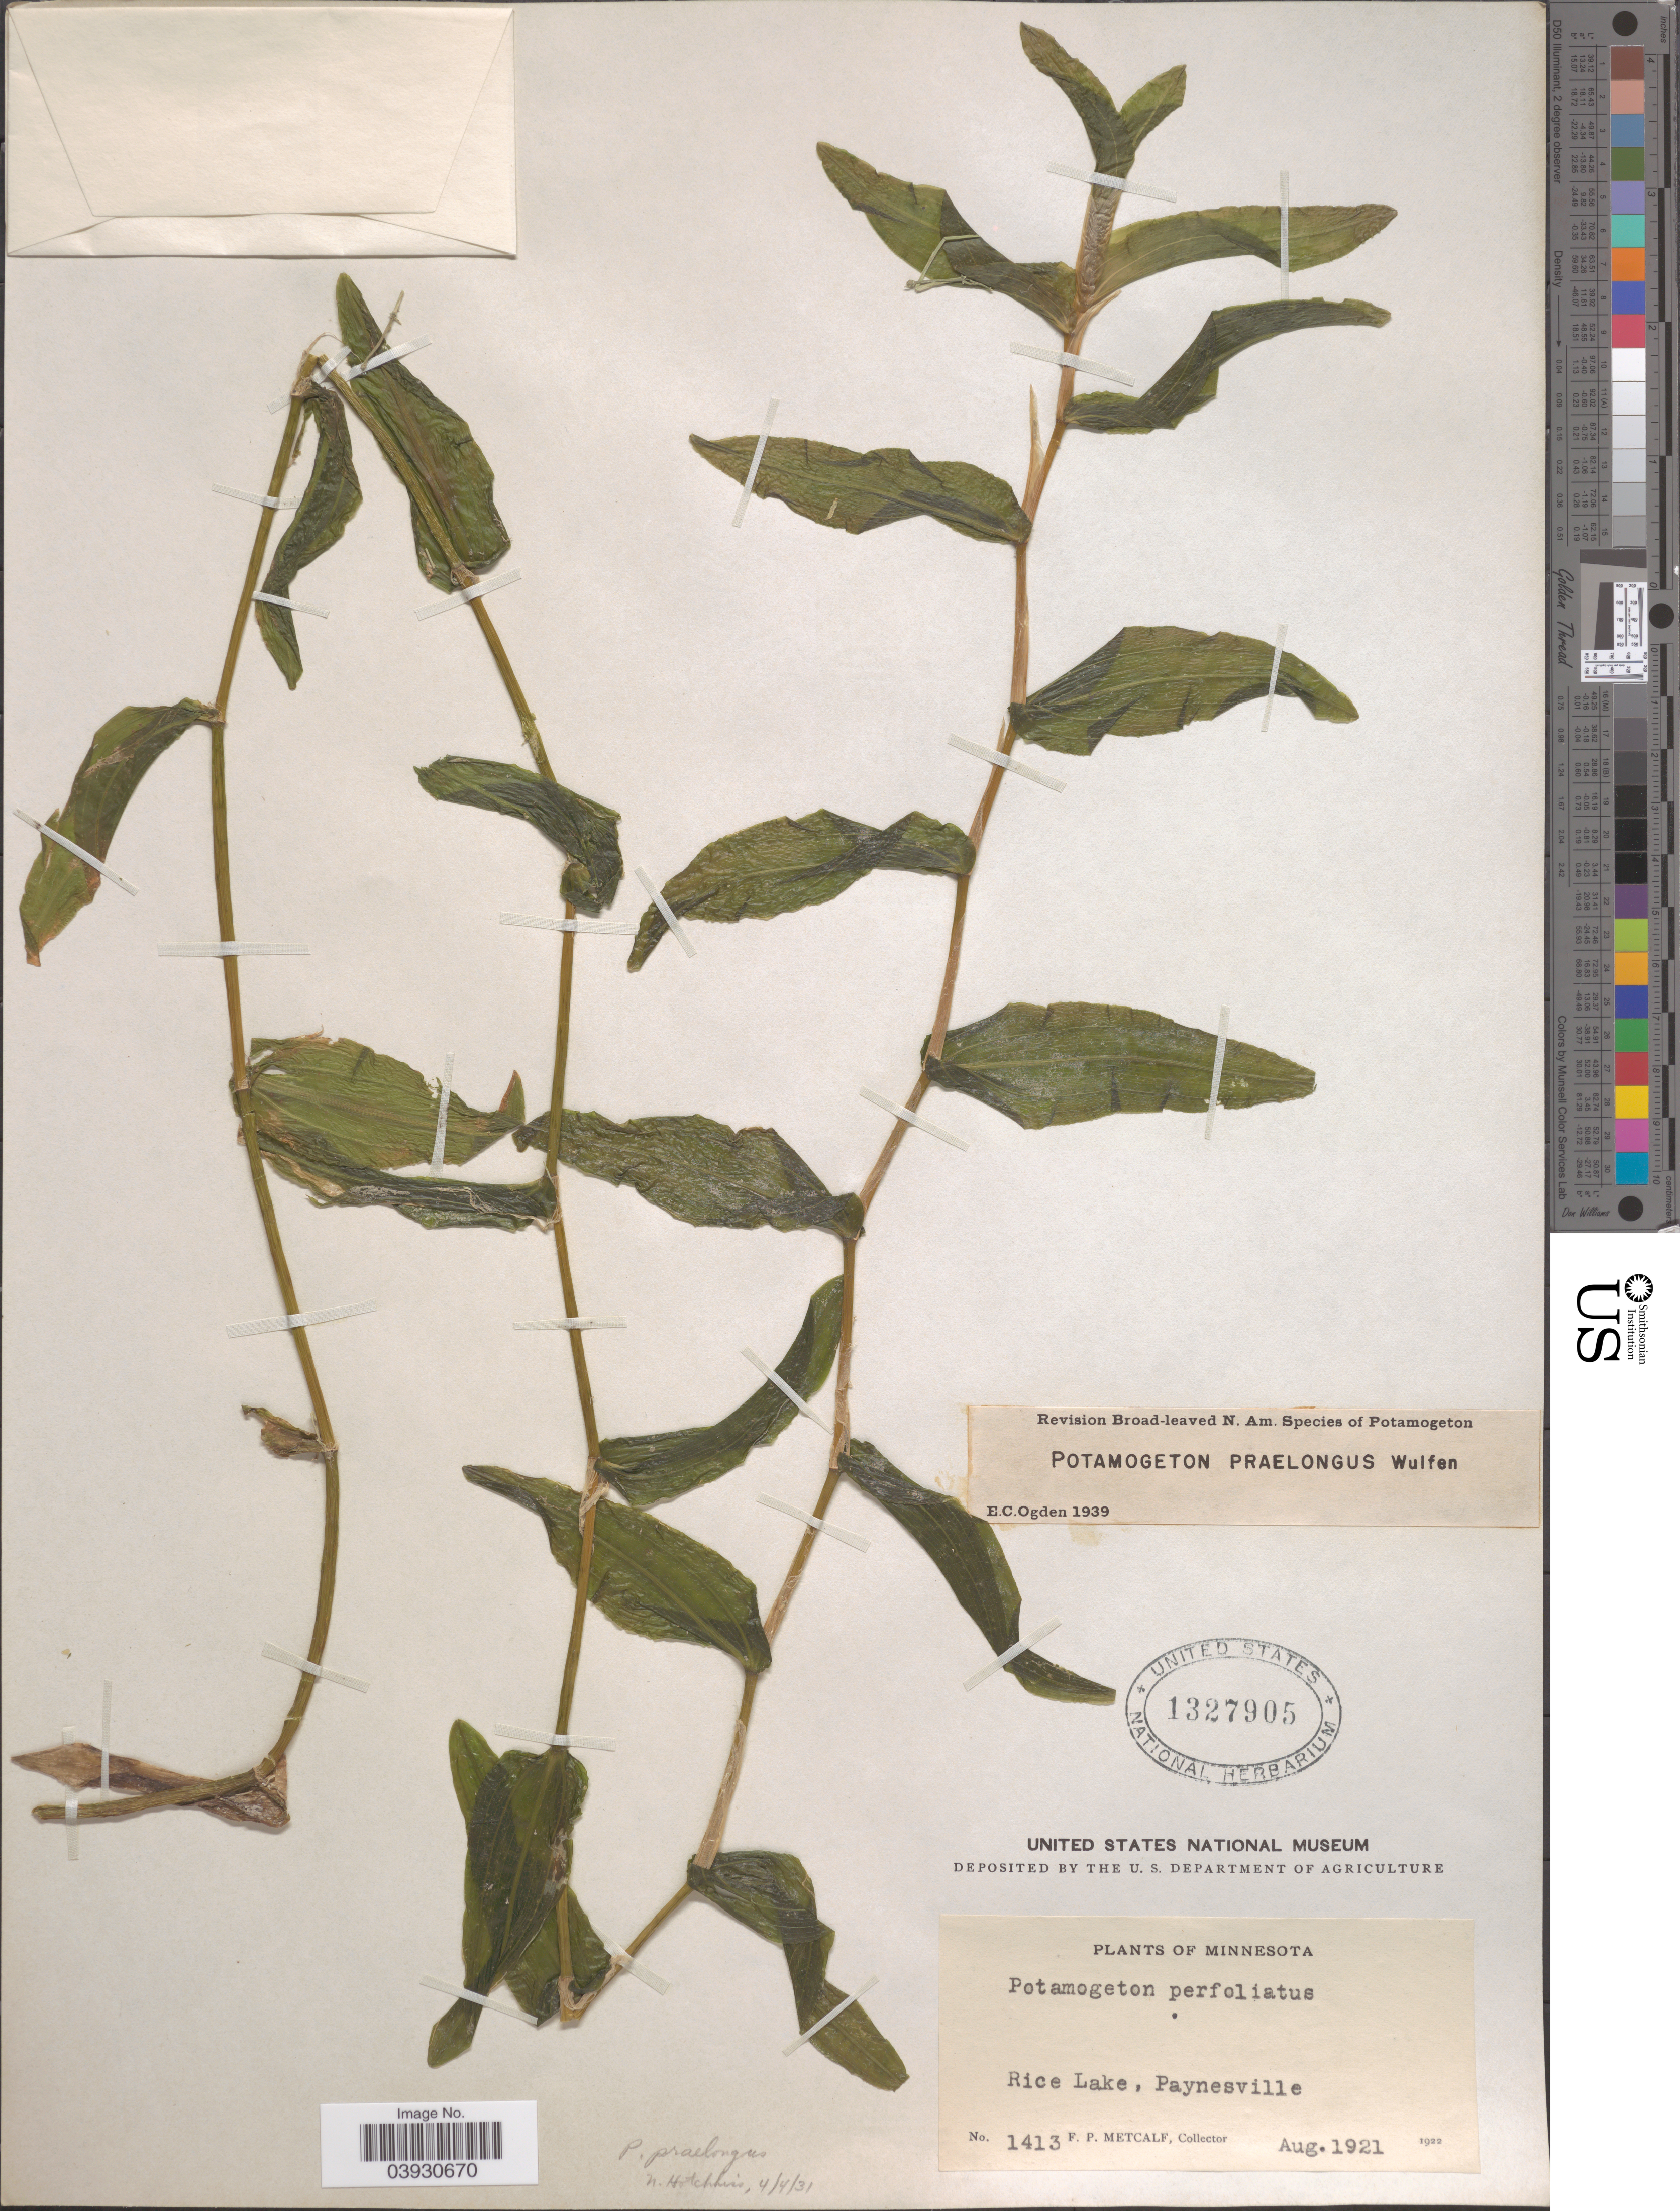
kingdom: Plantae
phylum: Tracheophyta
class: Liliopsida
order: Alismatales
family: Potamogetonaceae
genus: Potamogeton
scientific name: Potamogeton praelongus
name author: Wulfen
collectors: F. Metcalf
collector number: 1413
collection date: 1921-08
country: United States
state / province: Minnesota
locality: Rice Lake, Paynesville.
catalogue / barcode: US 1327905